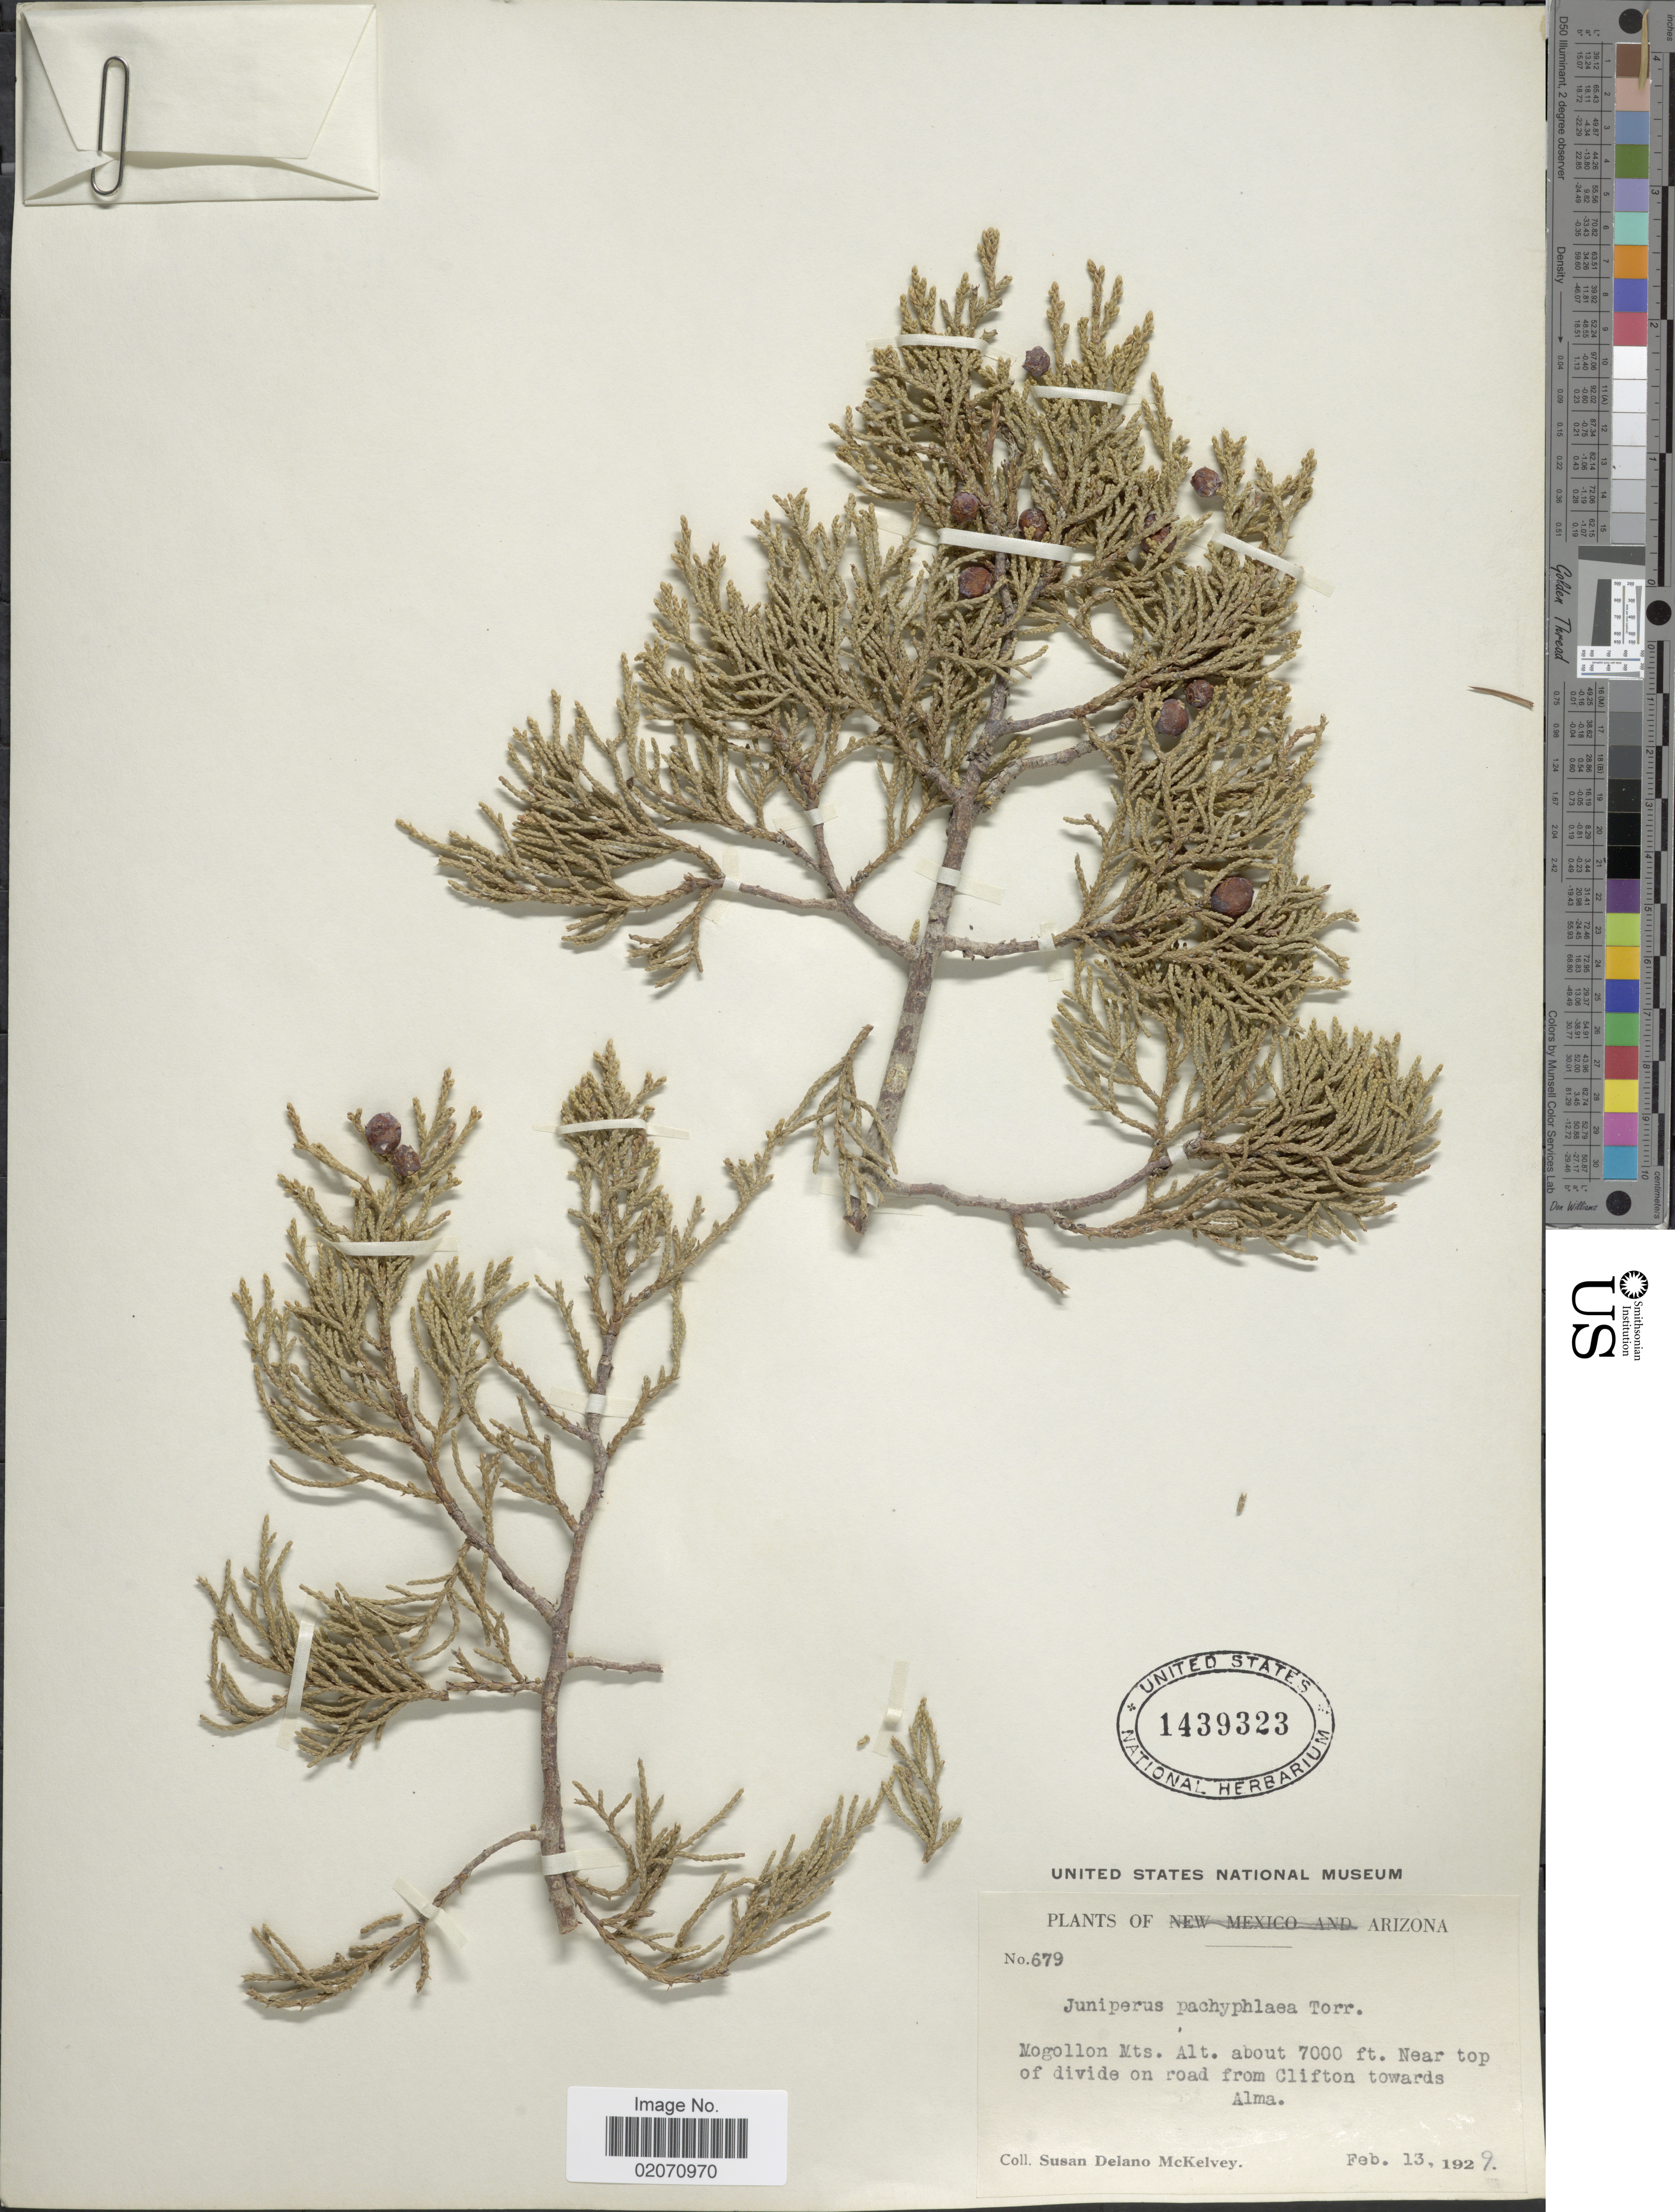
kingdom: Plantae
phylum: Tracheophyta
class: Pinopsida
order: Pinales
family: Cupressaceae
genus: Juniperus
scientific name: Juniperus deppeana var. pachyphlaea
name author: (Torr.) Martínez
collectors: S. A. McKelvey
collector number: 679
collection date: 1929-02-13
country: United States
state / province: Arizona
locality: Mogollon Mt. Near top of divide on road from Clifton towards Alma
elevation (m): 2134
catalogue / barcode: US 1439323